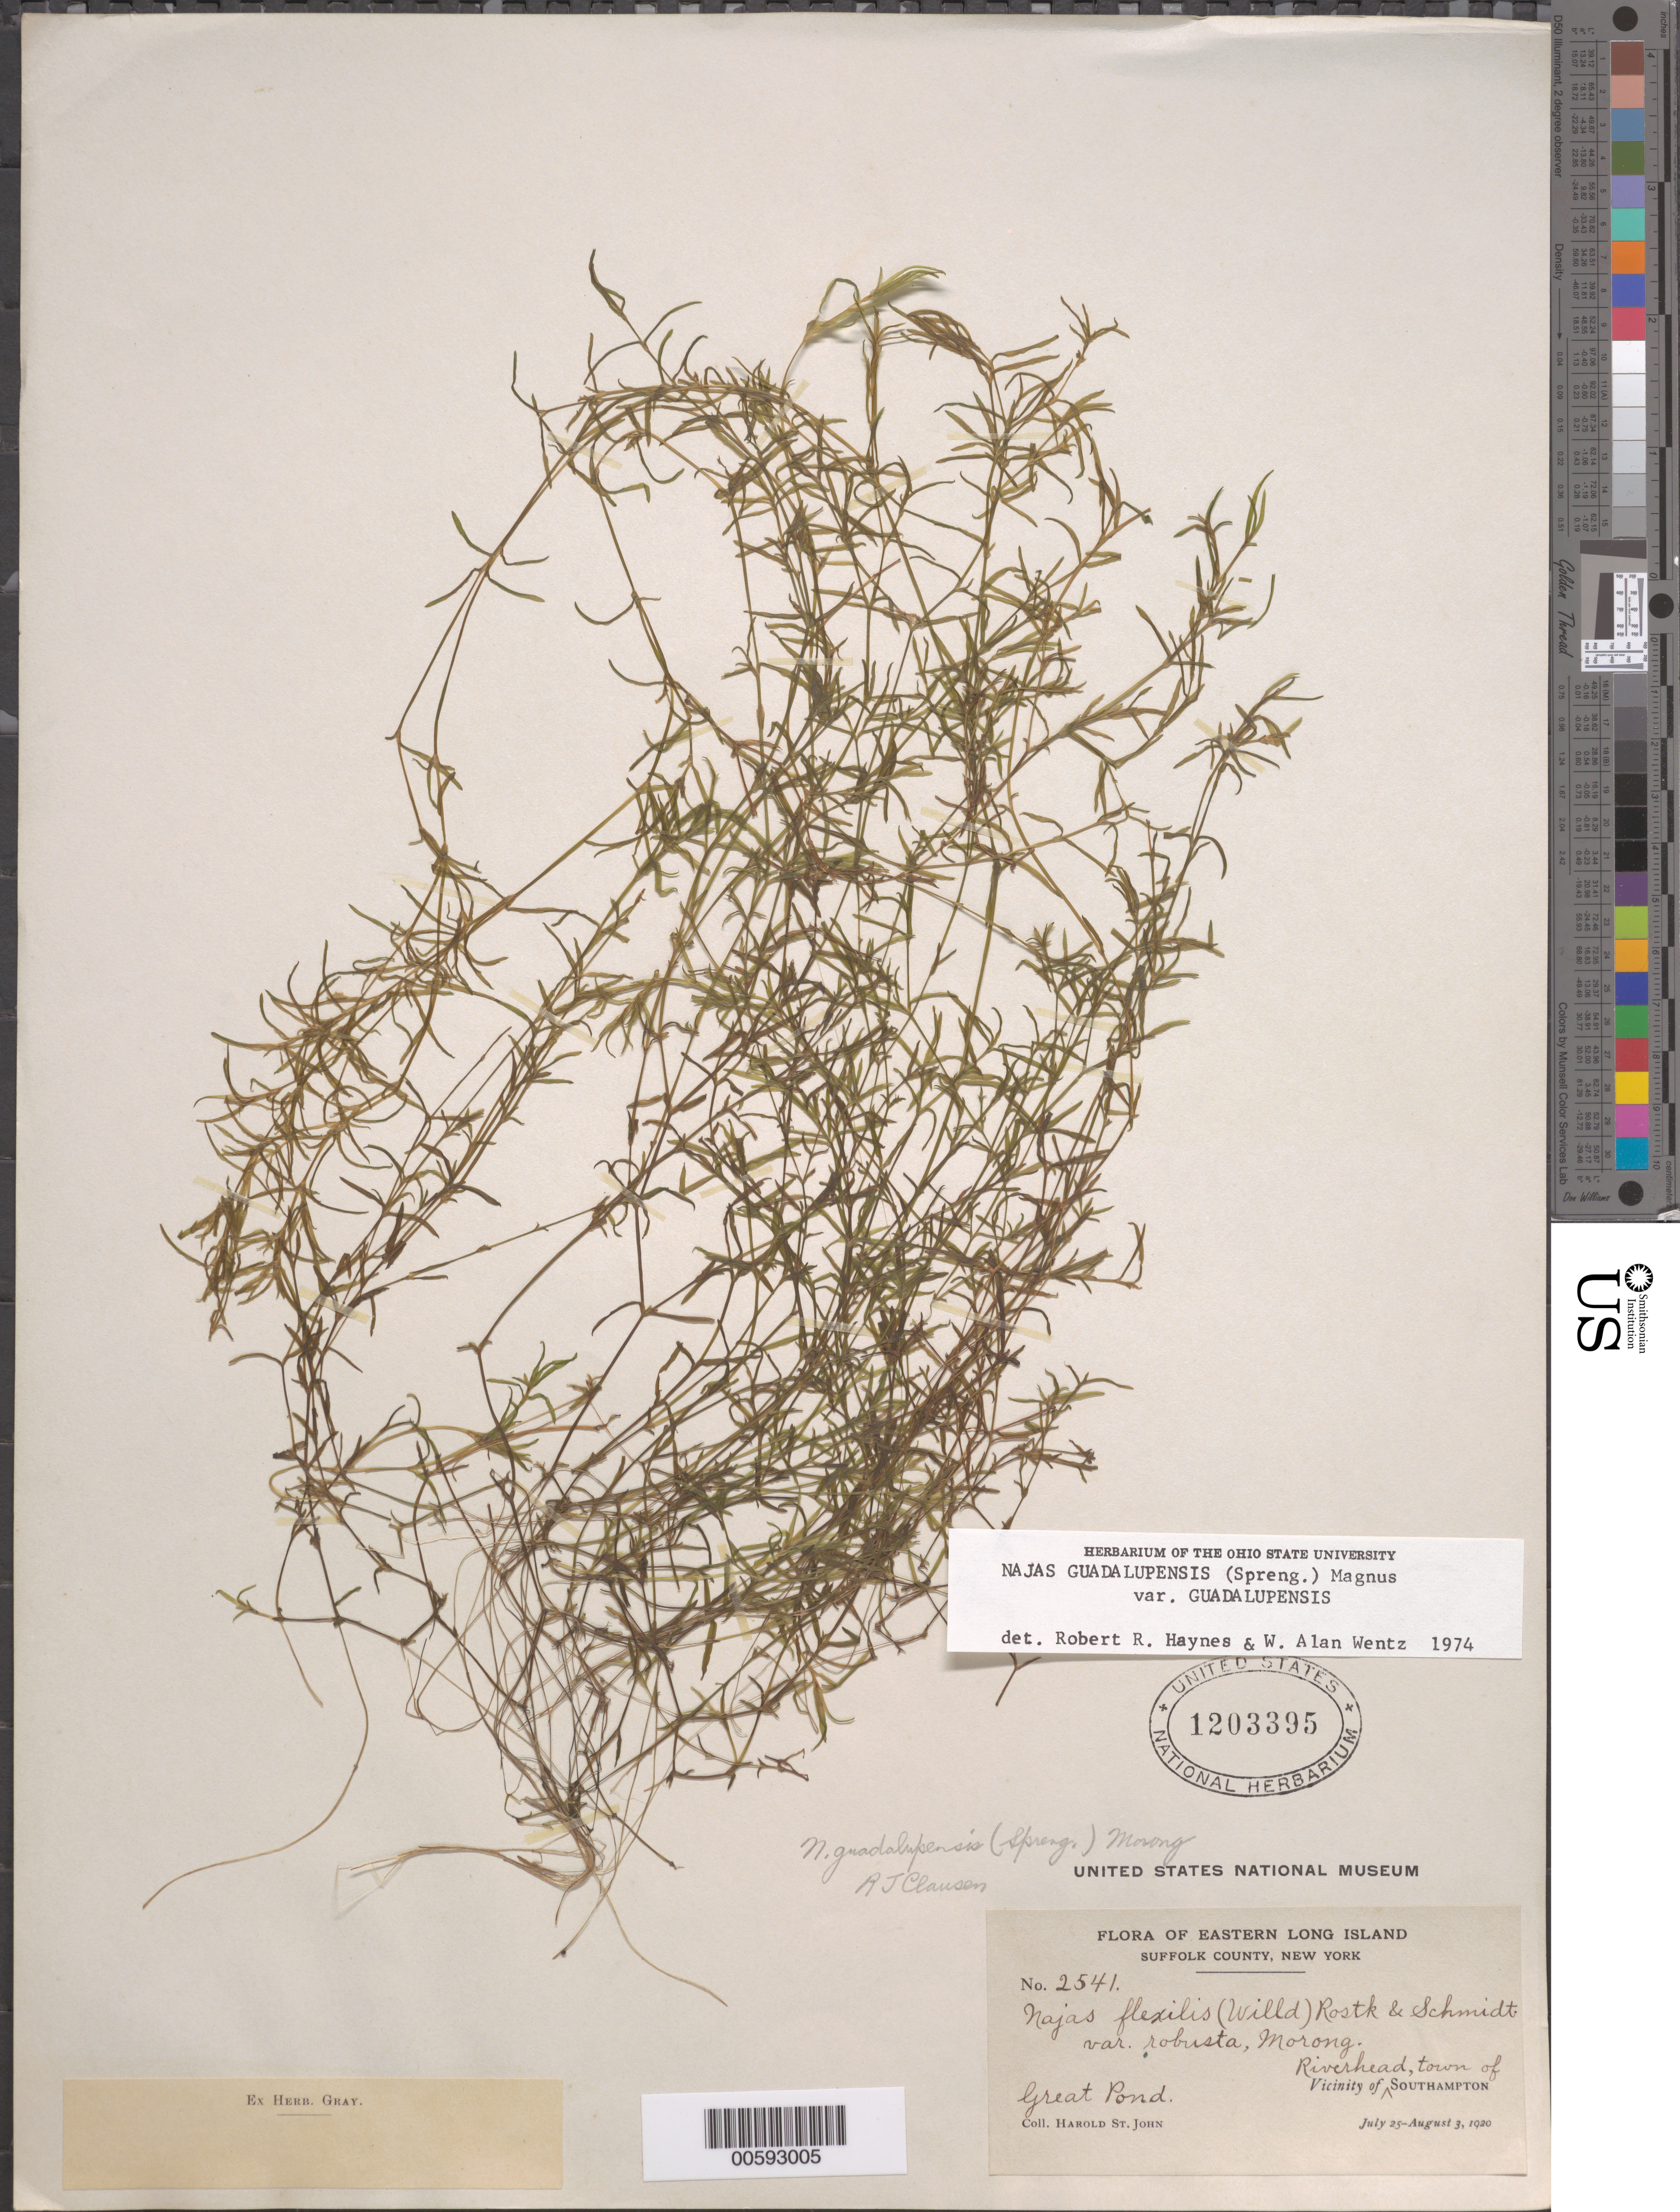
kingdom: Plantae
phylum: Tracheophyta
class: Liliopsida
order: Alismatales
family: Hydrocharitaceae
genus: Najas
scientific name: Najas guadalupensis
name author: (Spreng.) Magnus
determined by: Haynes, R. R.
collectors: H. St. John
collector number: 2541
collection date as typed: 25 Jul 1920 to 03 Aug 1920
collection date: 1920-07-25/1920-08-03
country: United States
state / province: New York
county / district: Suffolk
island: Long Island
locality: Riverhead, Southampton, Great Pond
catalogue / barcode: US 1203395